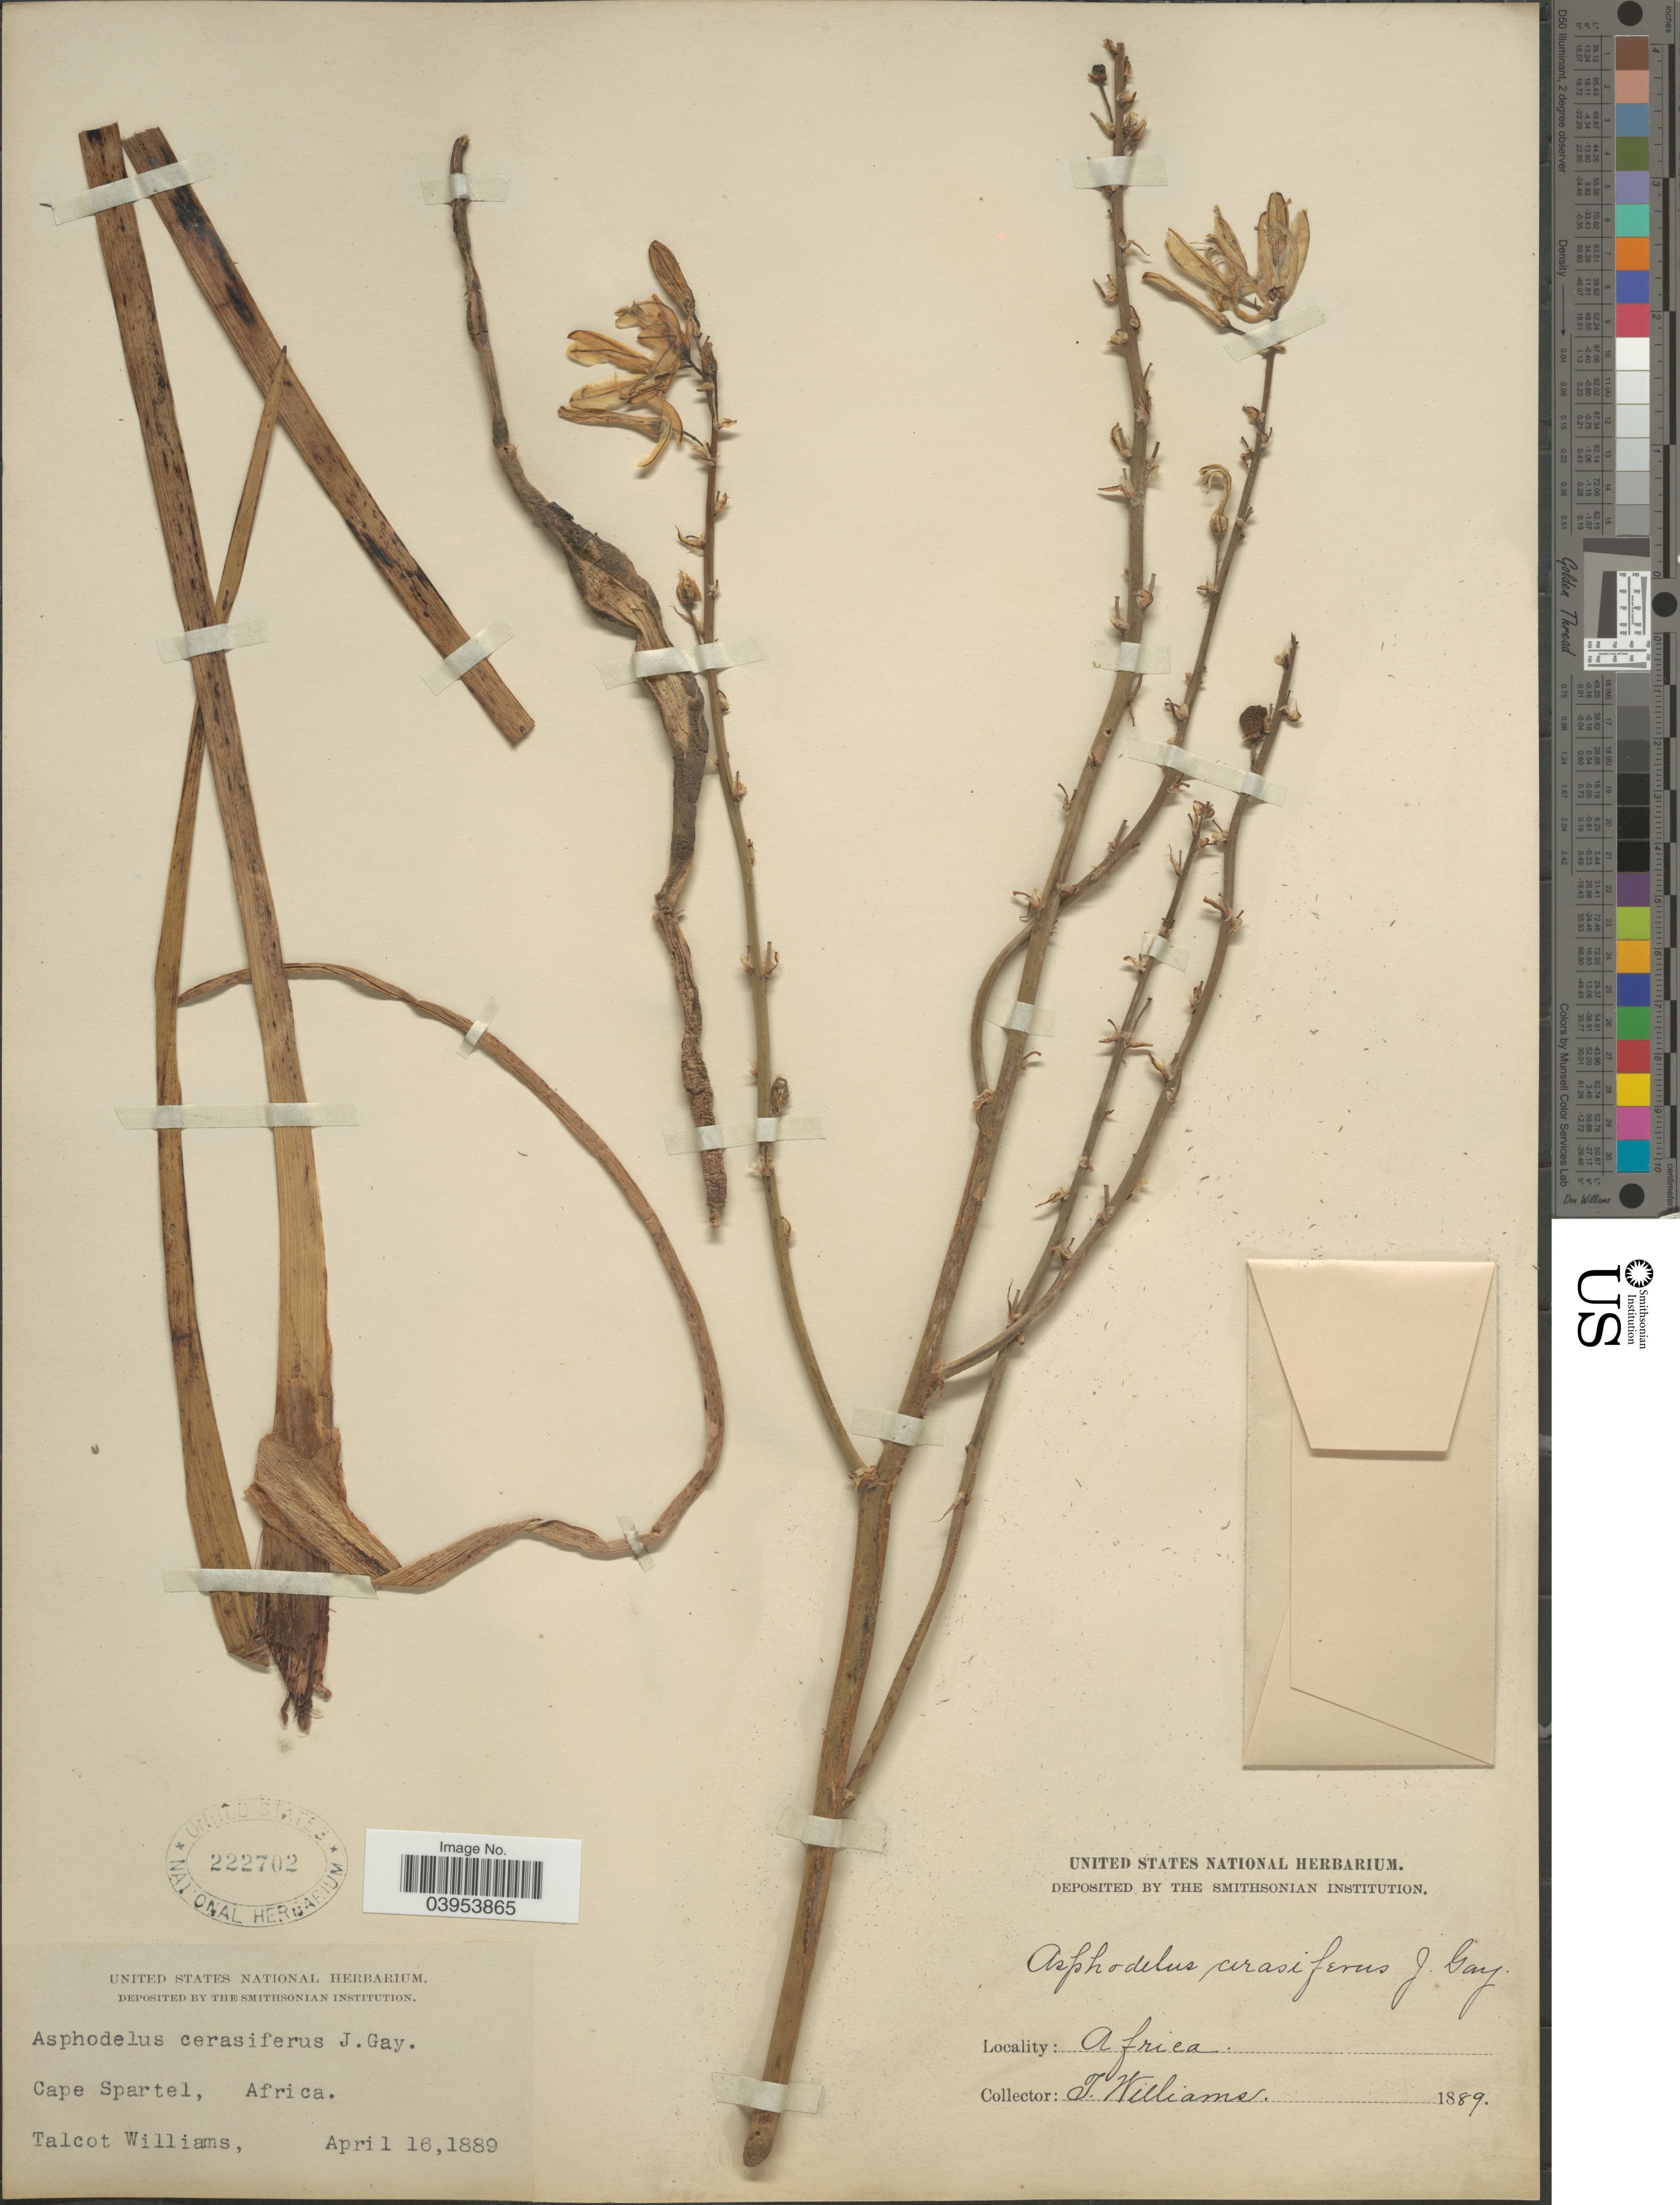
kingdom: Plantae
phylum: Tracheophyta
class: Liliopsida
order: Asparagales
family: Asphodelaceae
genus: Asphodelus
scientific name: Asphodelus cerasiferus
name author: J. Gay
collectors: T. Williams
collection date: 1889-04-16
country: Morocco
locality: Cape Spartel, Africa.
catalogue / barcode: US 222702